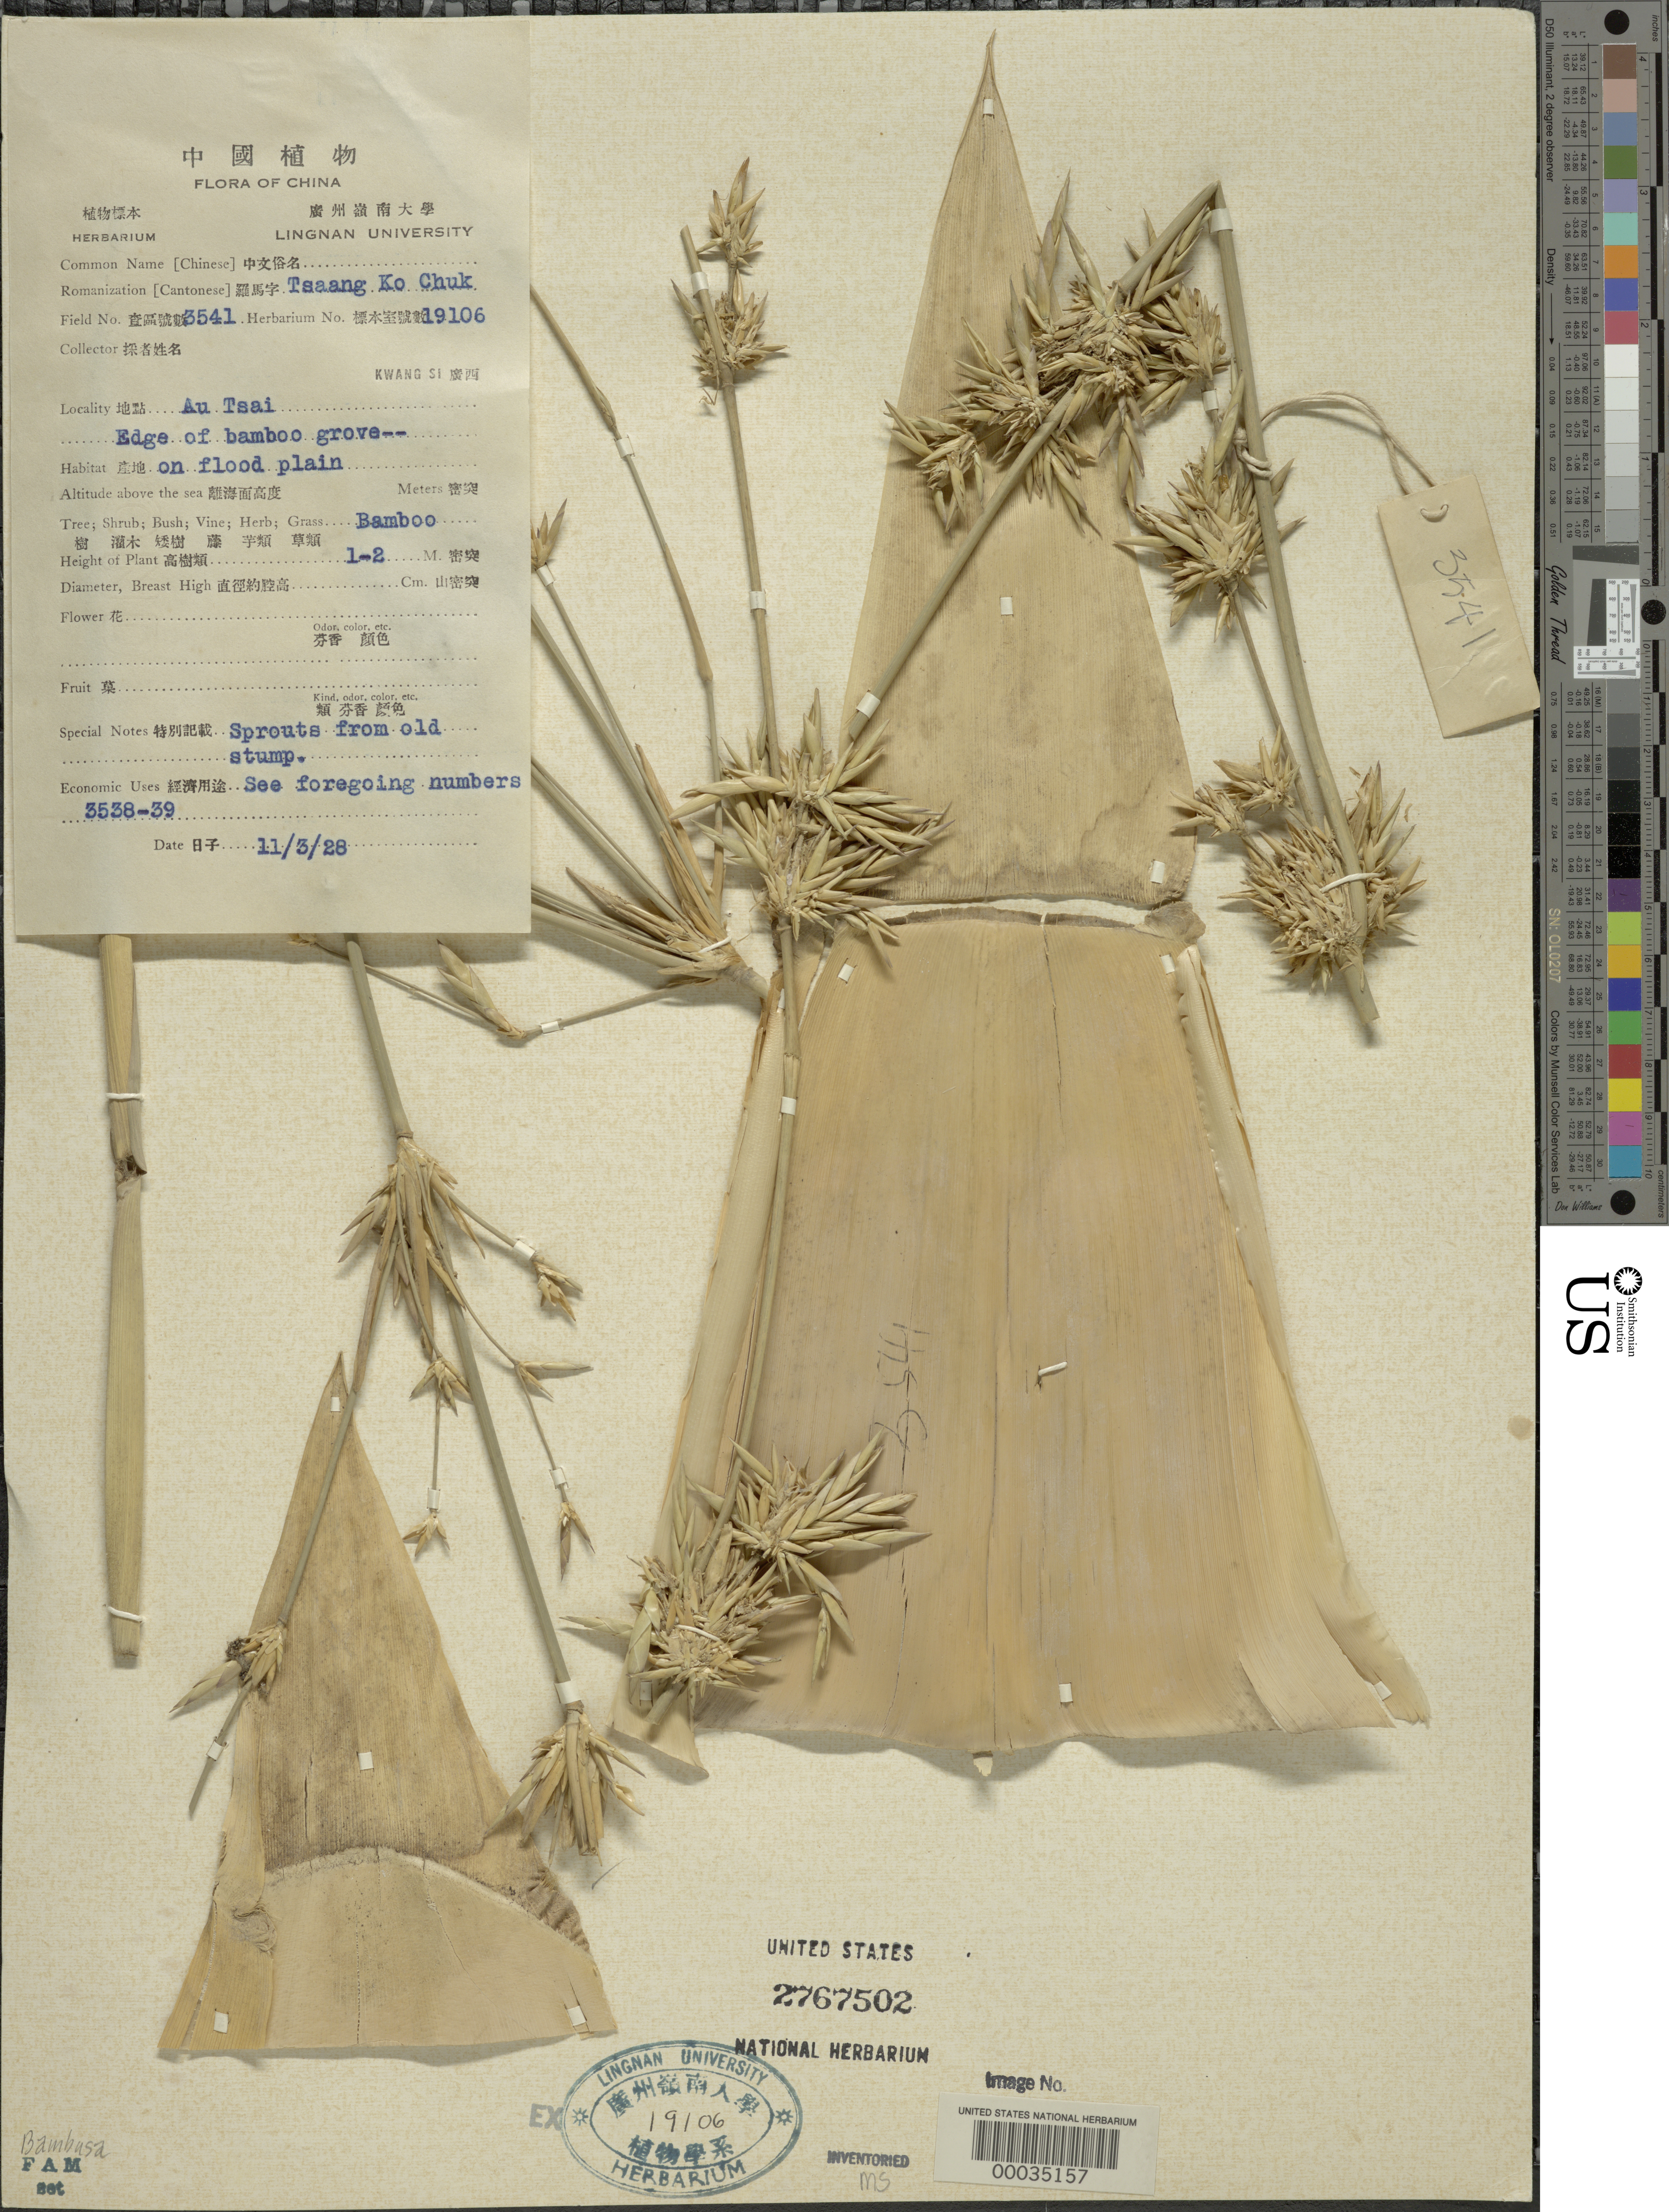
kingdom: Plantae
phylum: Tracheophyta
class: Liliopsida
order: Poales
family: Poaceae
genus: Bambusa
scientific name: Bambusa sp.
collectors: F. A. McClure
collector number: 3541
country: China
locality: Kwangsi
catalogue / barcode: US 2767502